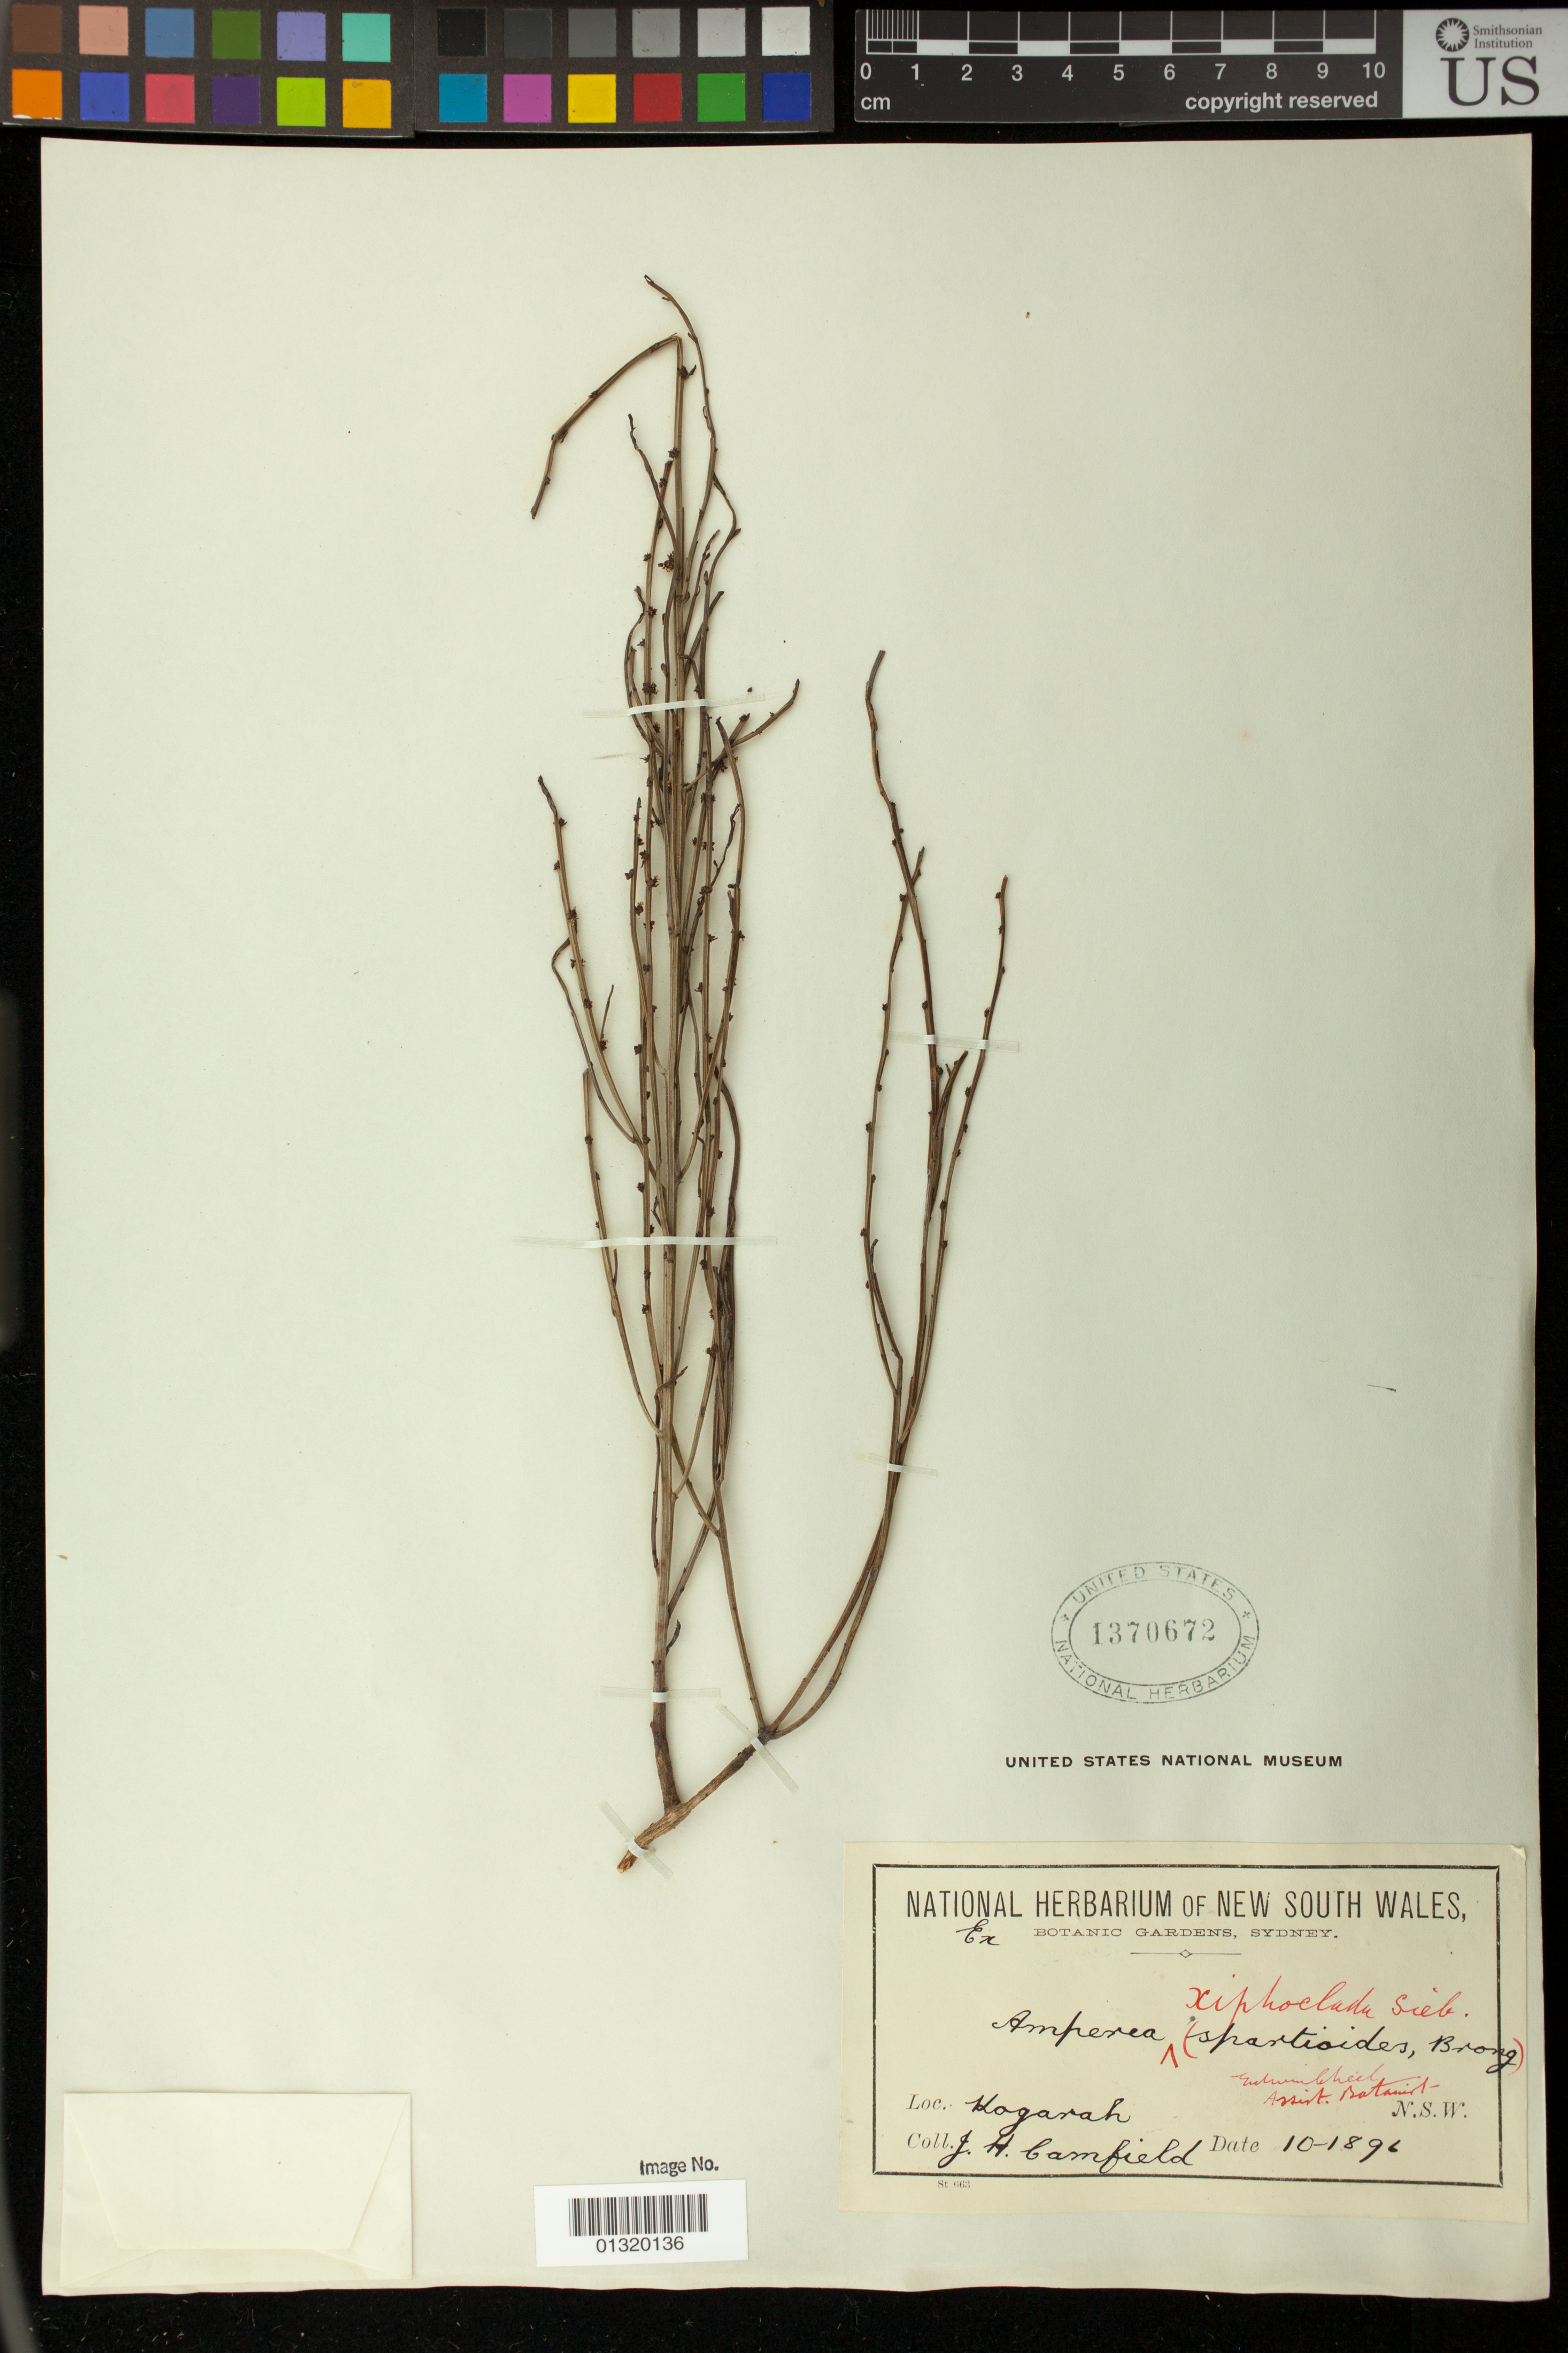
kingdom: Plantae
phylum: Tracheophyta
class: Magnoliopsida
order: Malpighiales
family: Euphorbiaceae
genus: Amperea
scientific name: Amperea xiphoclada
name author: Druce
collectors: J. Camfield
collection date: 1896-10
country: Australia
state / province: New South Wales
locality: Kogarah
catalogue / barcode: US 1370672